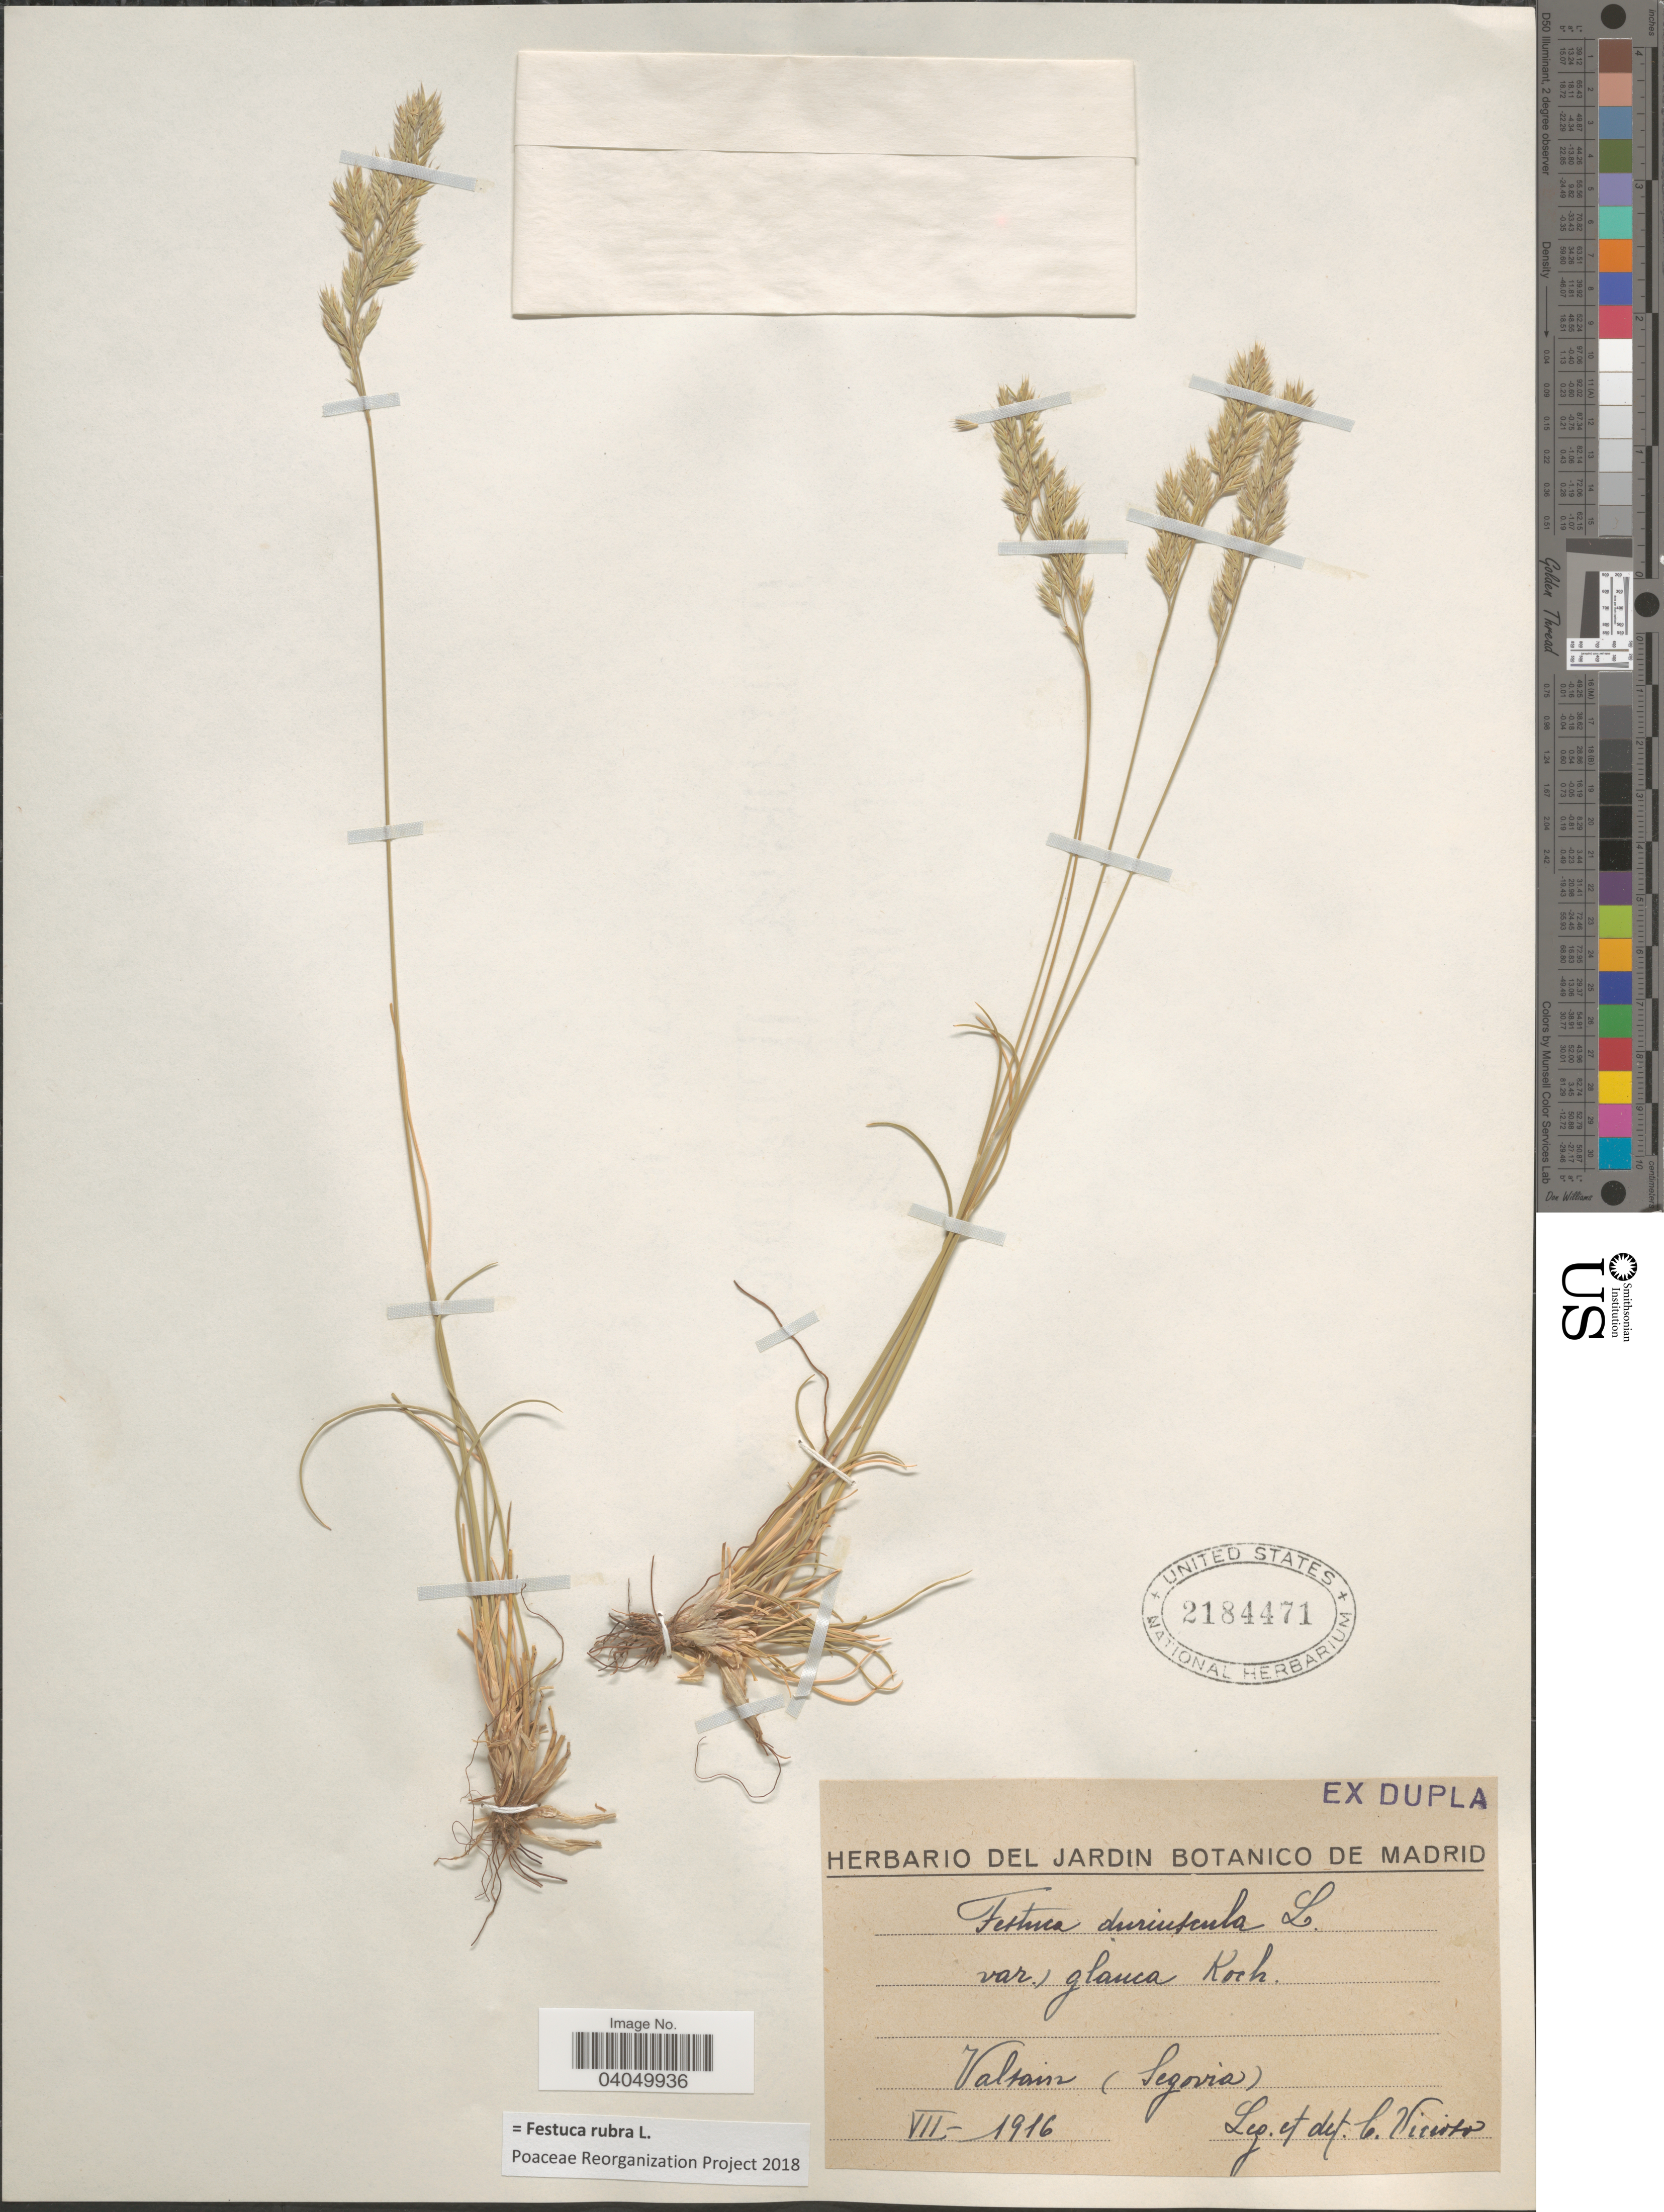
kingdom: Plantae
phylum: Tracheophyta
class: Liliopsida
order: Poales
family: Poaceae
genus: Festuca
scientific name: Festuca rubra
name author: L.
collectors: C. Vicioso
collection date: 1916-07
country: Nicaragua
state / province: Nueva Segovia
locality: Valtain (Segovia).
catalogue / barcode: US 2184471